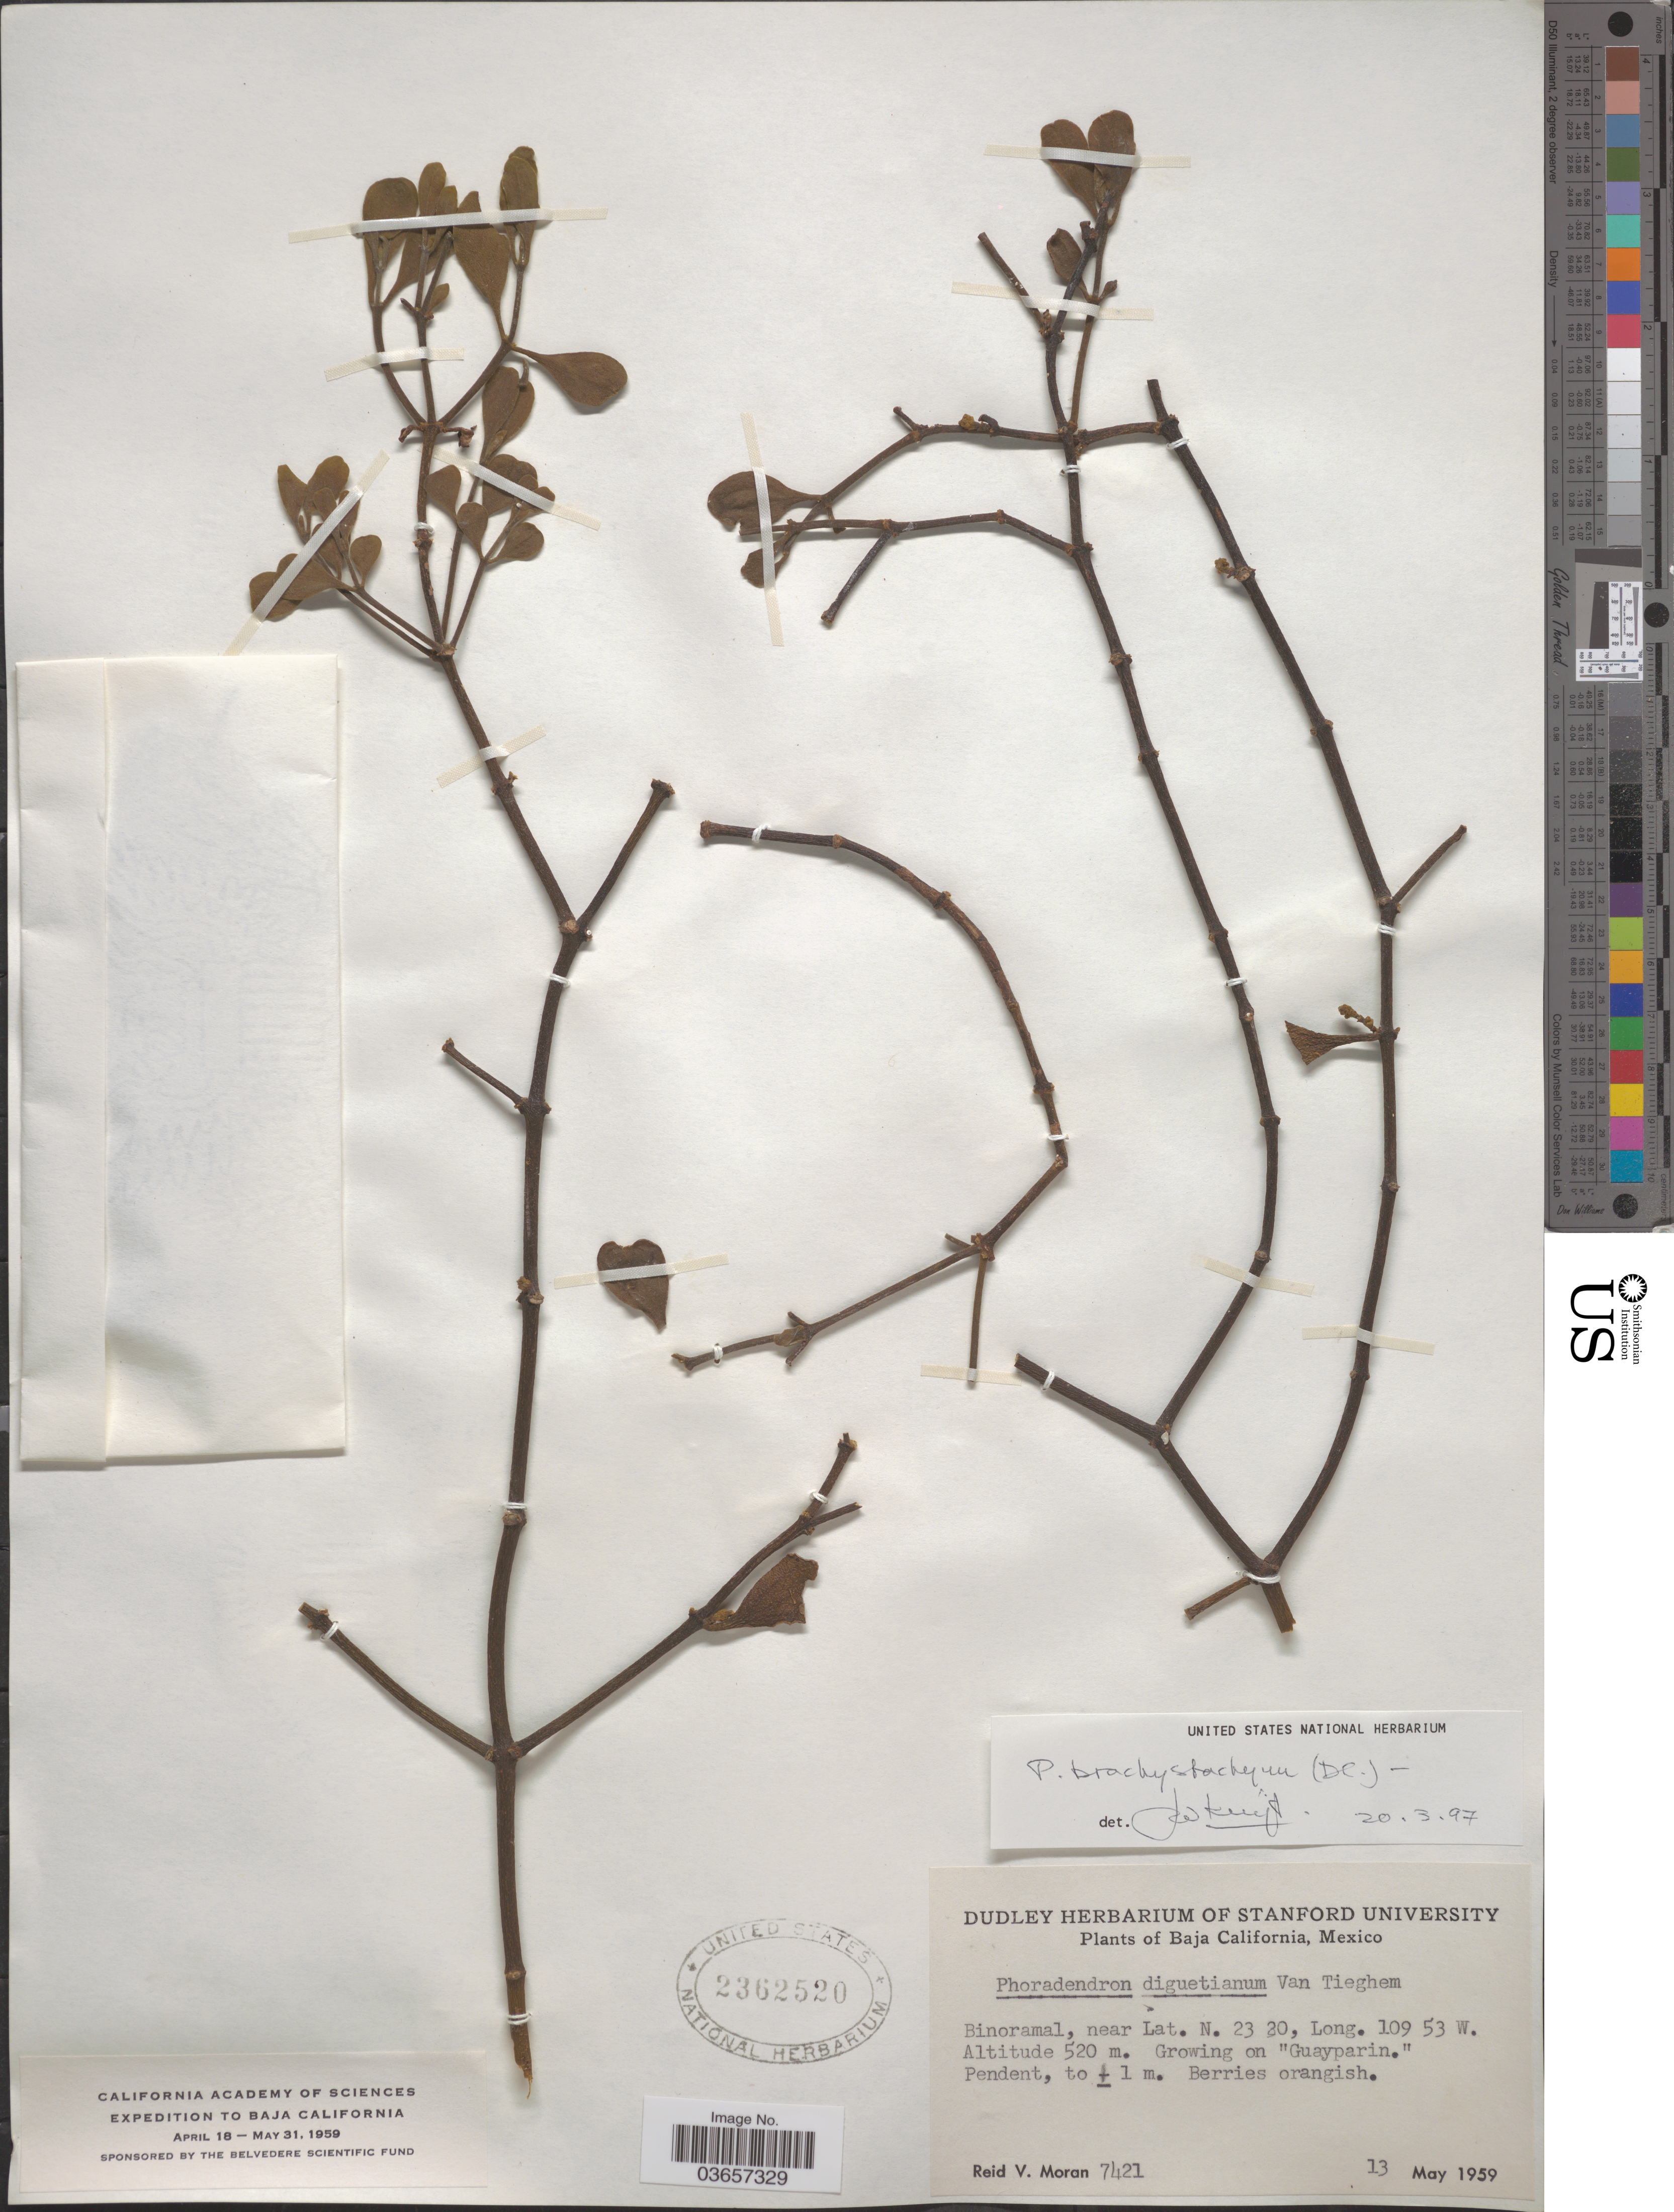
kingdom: Plantae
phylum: Tracheophyta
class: Magnoliopsida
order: Santalales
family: Viscaceae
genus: Phoradendron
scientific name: Phoradendron brachystachyum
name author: (DC.) Oliv.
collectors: R. V. Moran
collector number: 7421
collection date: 1959-05-13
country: Mexico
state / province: Baja California Norte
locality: Binoramal.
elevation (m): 520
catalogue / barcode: US 2362520